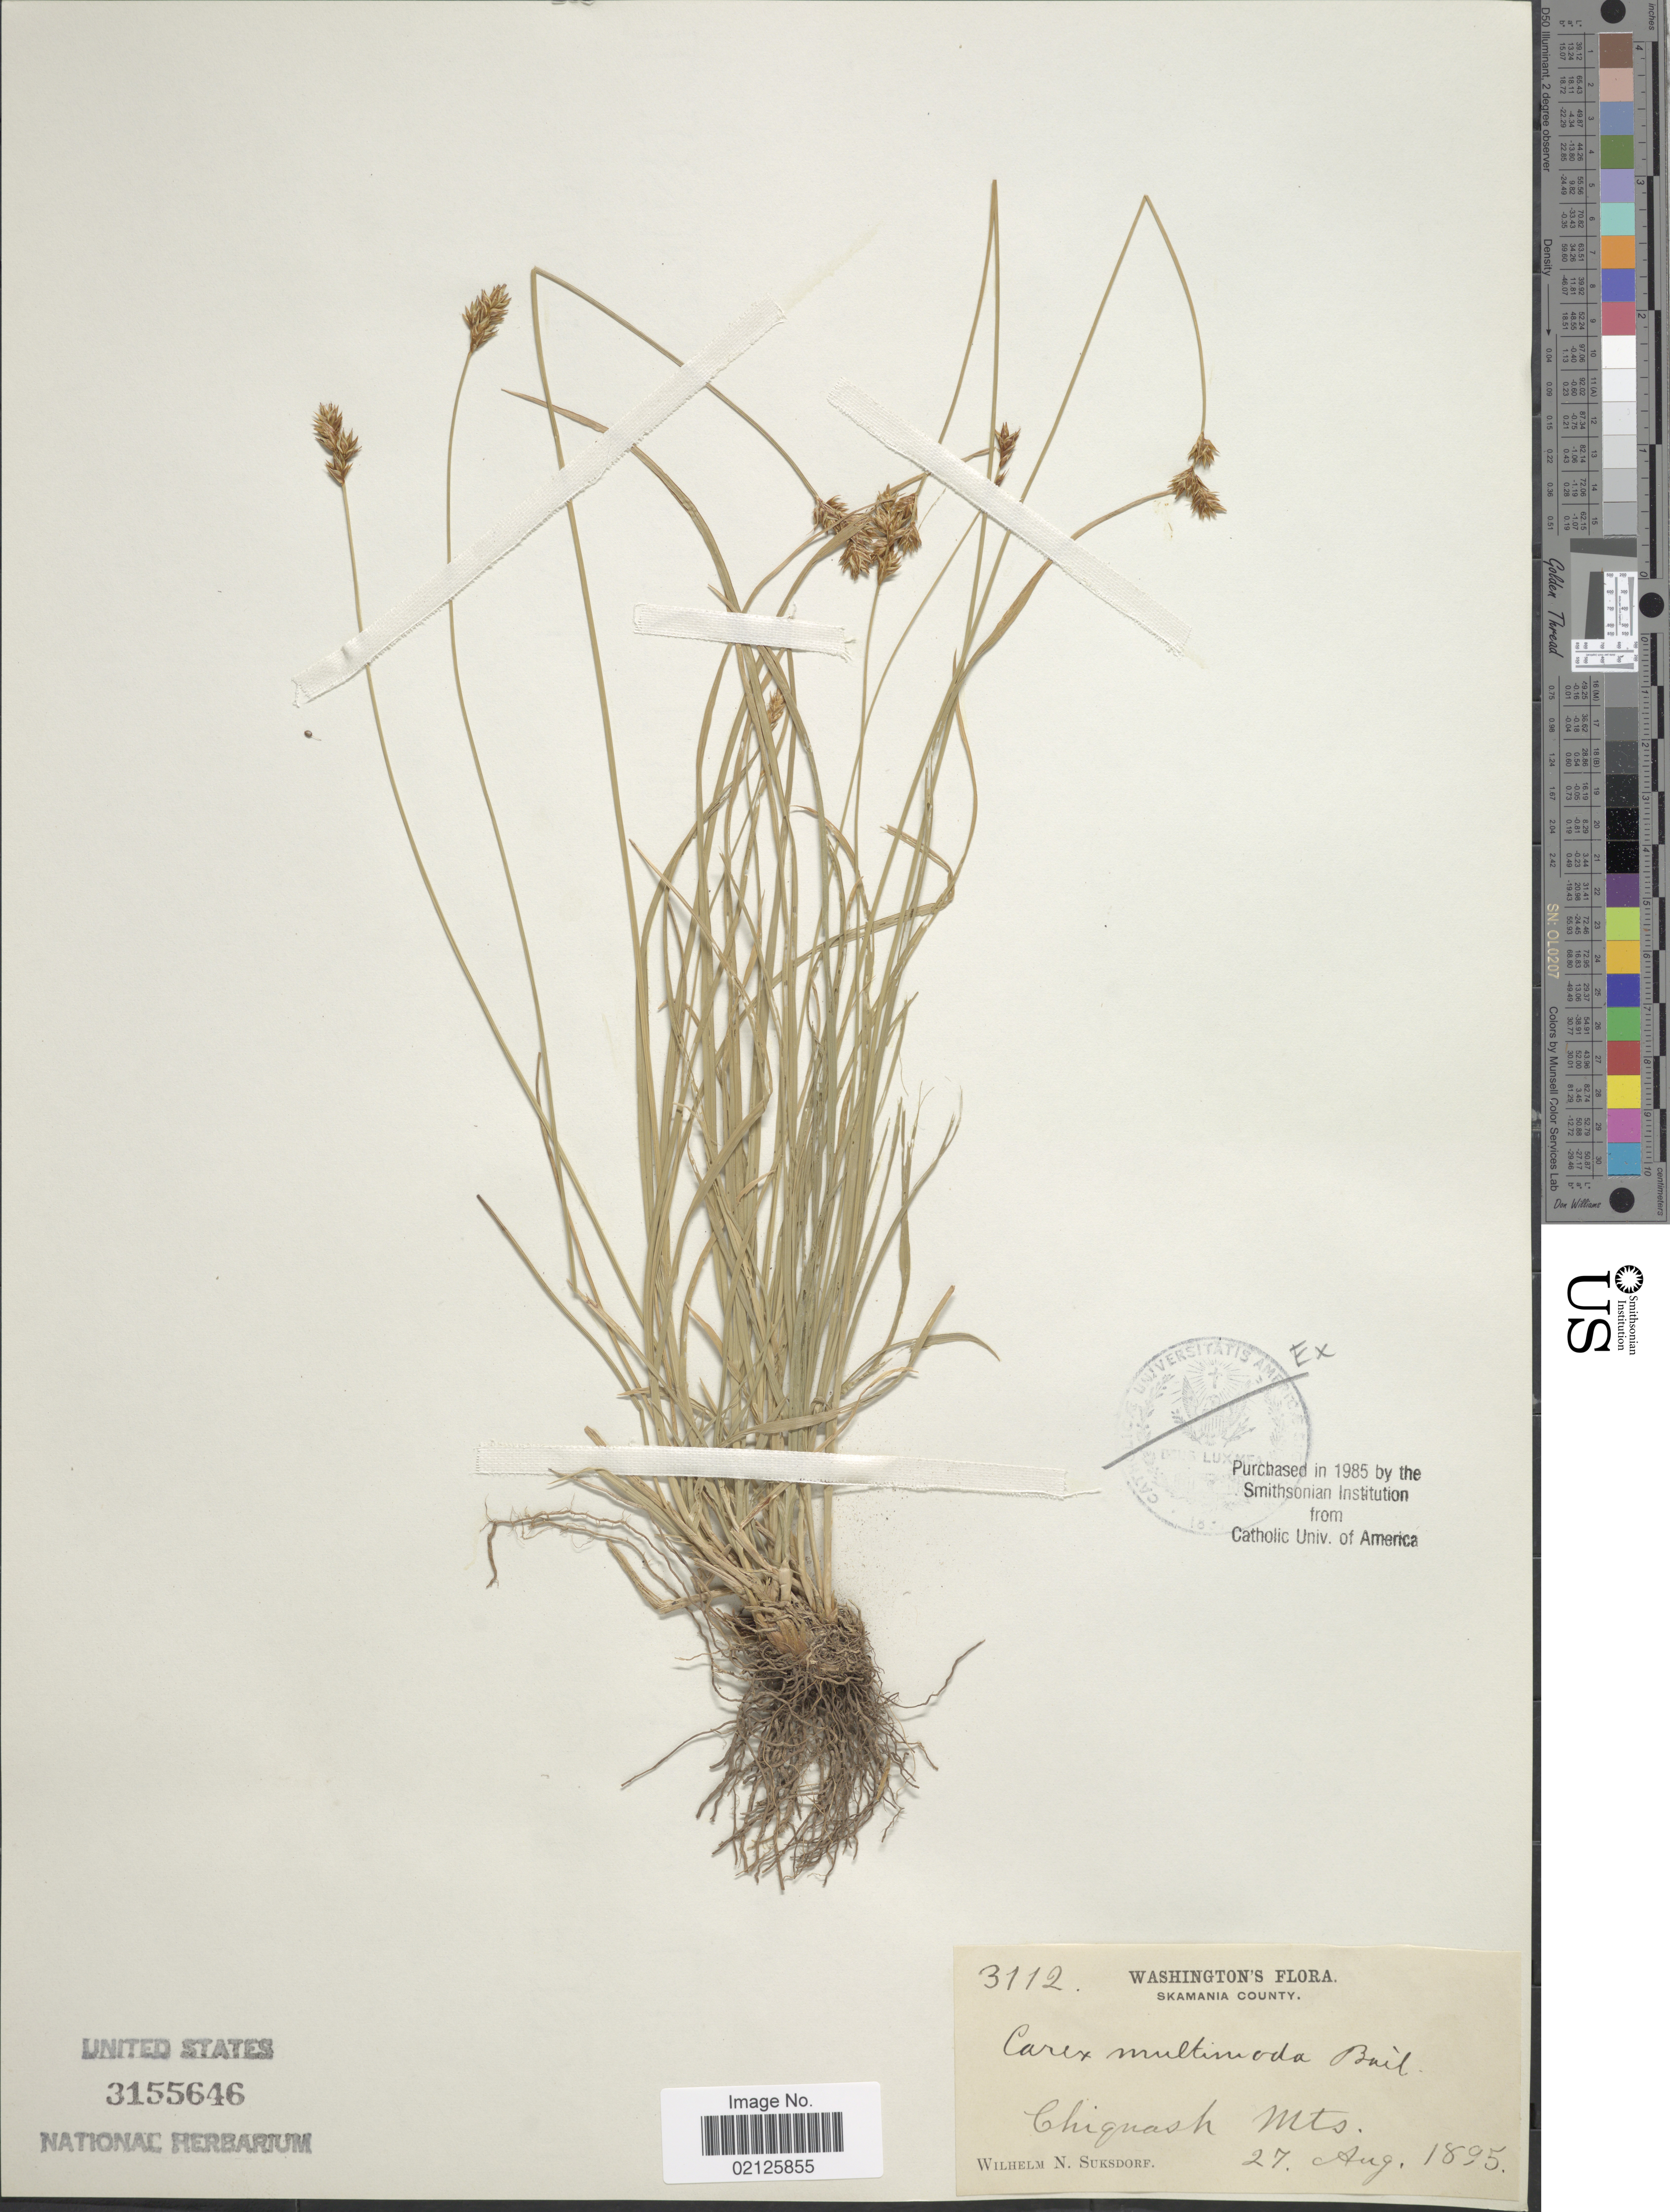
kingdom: Plantae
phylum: Tracheophyta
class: Liliopsida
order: Poales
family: Cyperaceae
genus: Carex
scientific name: Carex preslii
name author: Steud.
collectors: W. N. Suksdorf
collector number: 3112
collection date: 1895-08-27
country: United States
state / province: Washington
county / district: Skamania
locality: Skamania County, Chiqnash Mts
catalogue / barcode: US 3155646